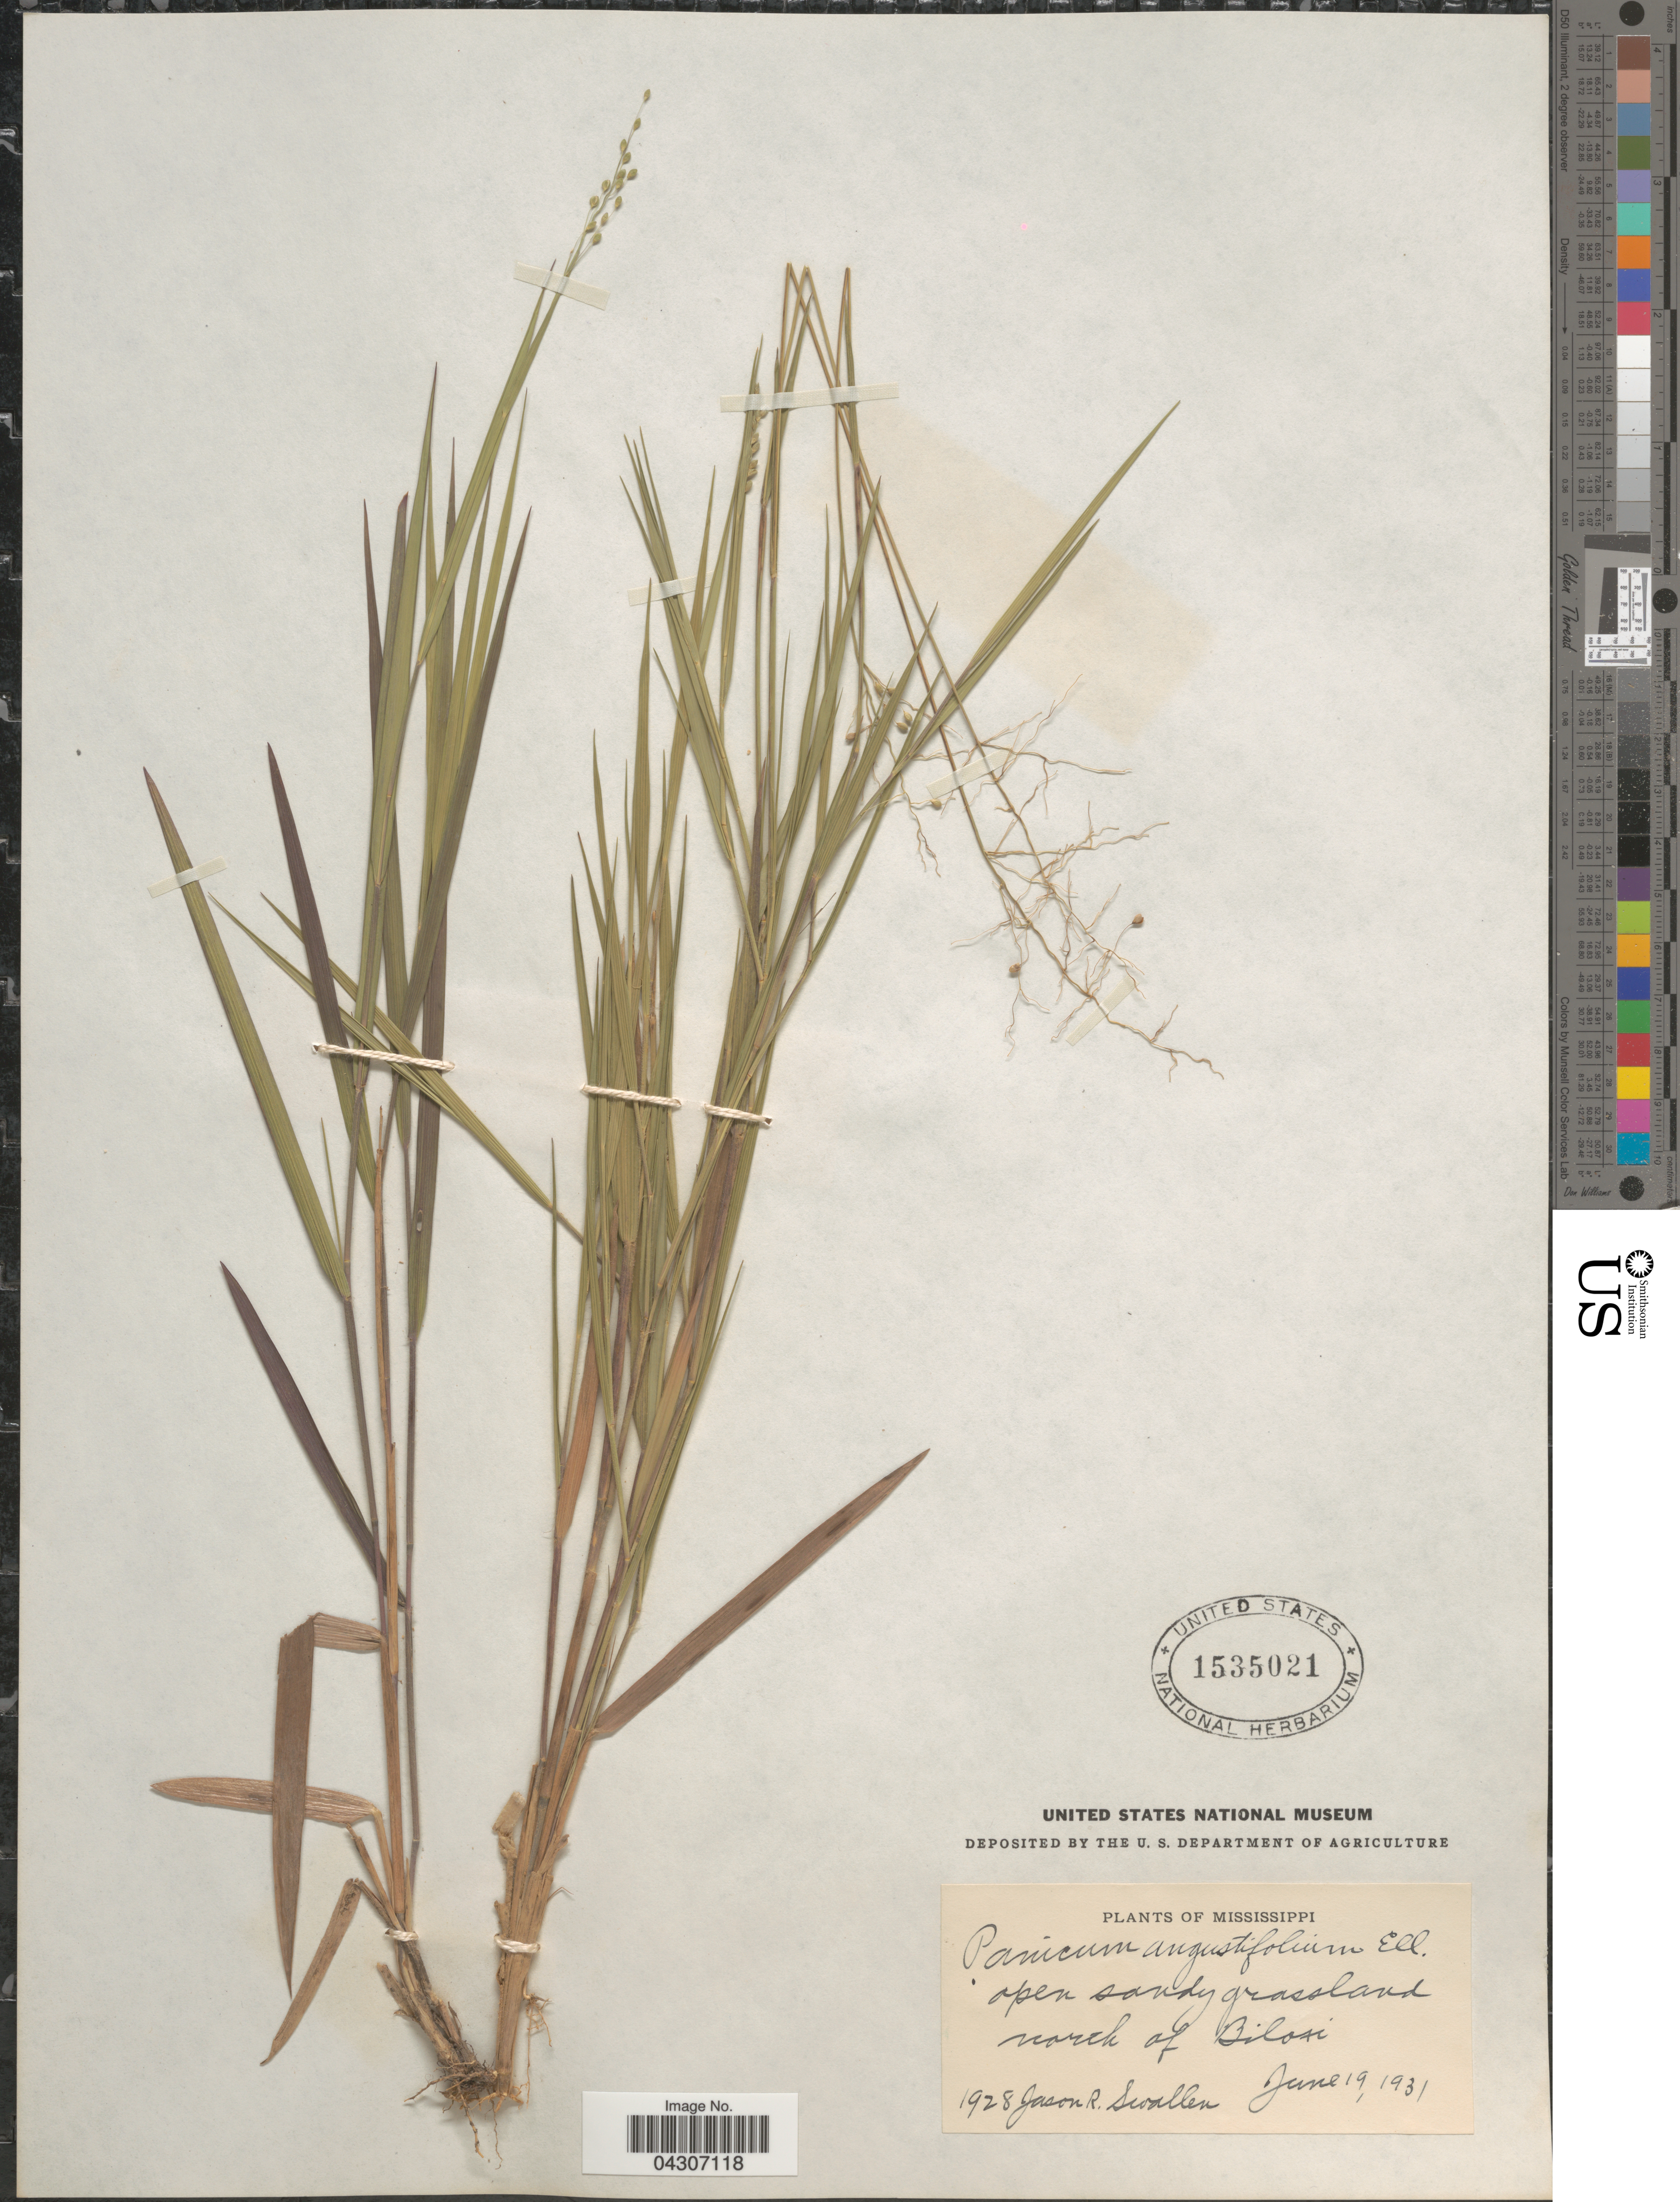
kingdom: Plantae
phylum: Tracheophyta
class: Liliopsida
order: Poales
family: Poaceae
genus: Dichanthelium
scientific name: Dichanthelium aciculare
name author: (Desv. ex Poir.) Gould & C.A. Clark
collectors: J. R. Swallen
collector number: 1928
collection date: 1931-06-19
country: United States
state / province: Mississippi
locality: Open sandy grassland north of Biloxi.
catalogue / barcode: US 1535021